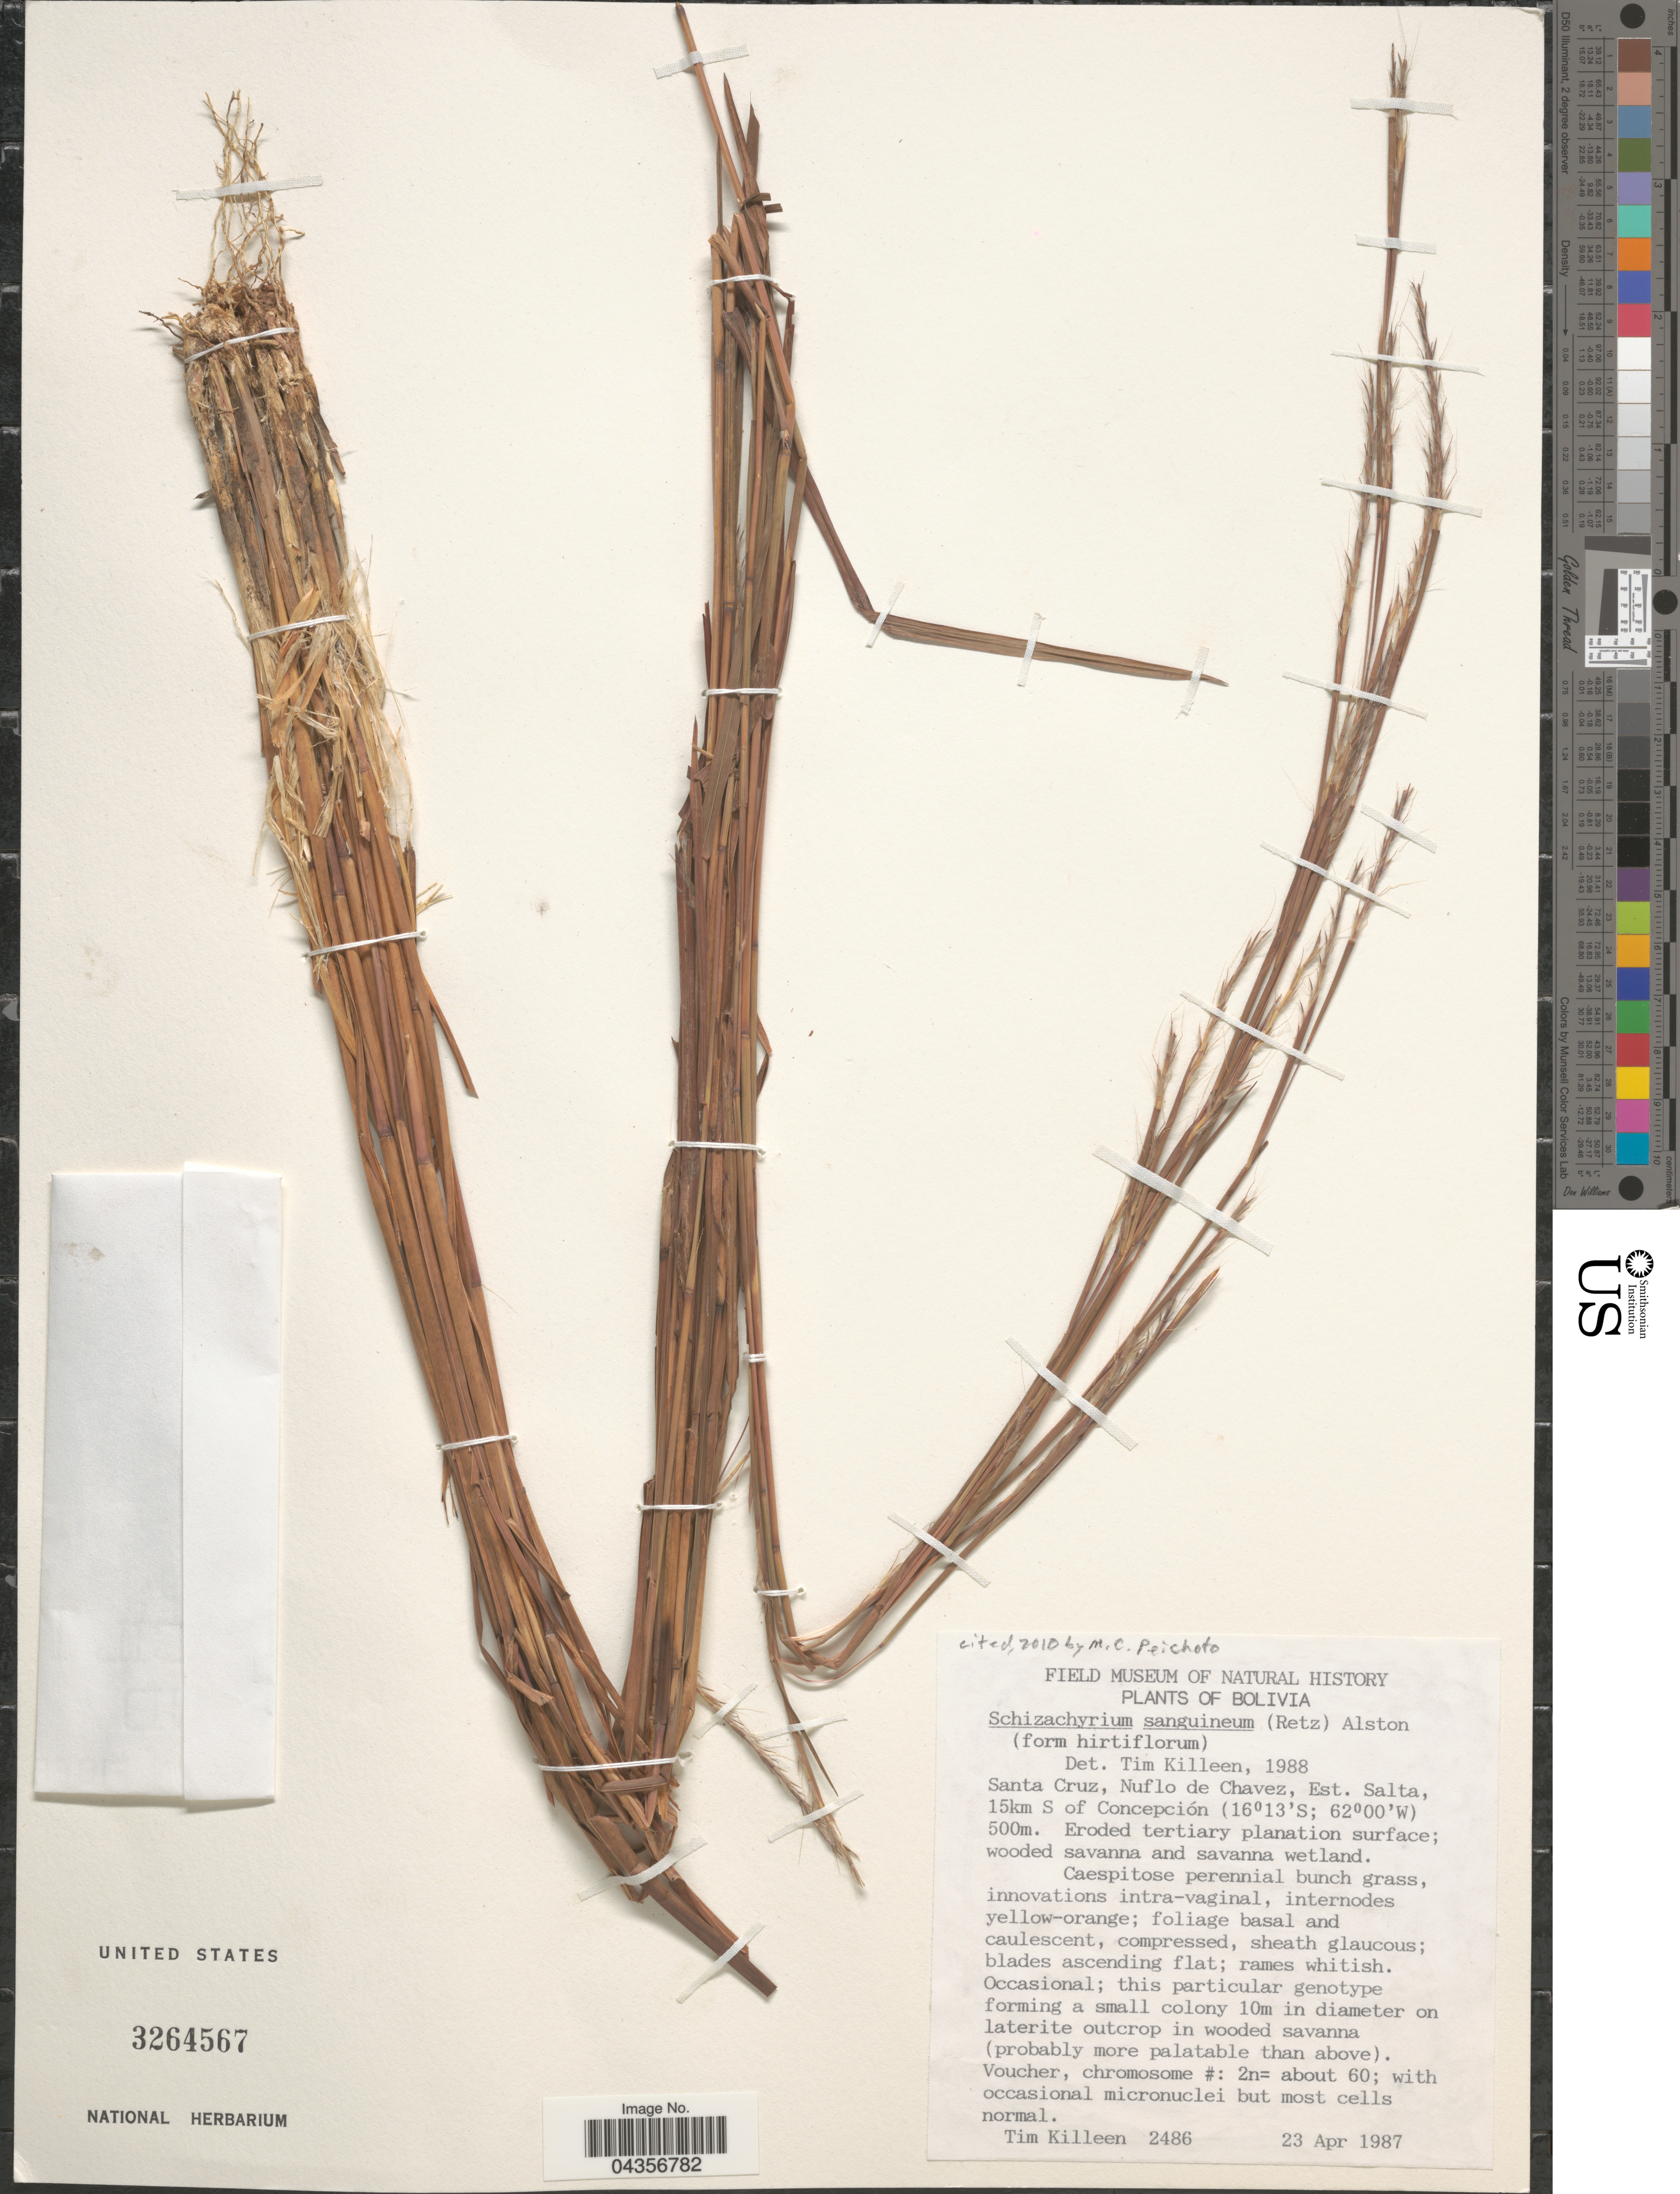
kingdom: Plantae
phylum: Tracheophyta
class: Liliopsida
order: Poales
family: Poaceae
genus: Schizachyrium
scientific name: Schizachyrium sanguineum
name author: (Retz.) Alston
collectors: T. J. Killeen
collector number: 2486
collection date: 1987-04-23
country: Bolivia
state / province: Santa Cruz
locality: Santa Cruz, Nuflo de Chavez, Est. Salta, 15km S of Concepción.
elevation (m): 500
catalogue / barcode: US 3264567